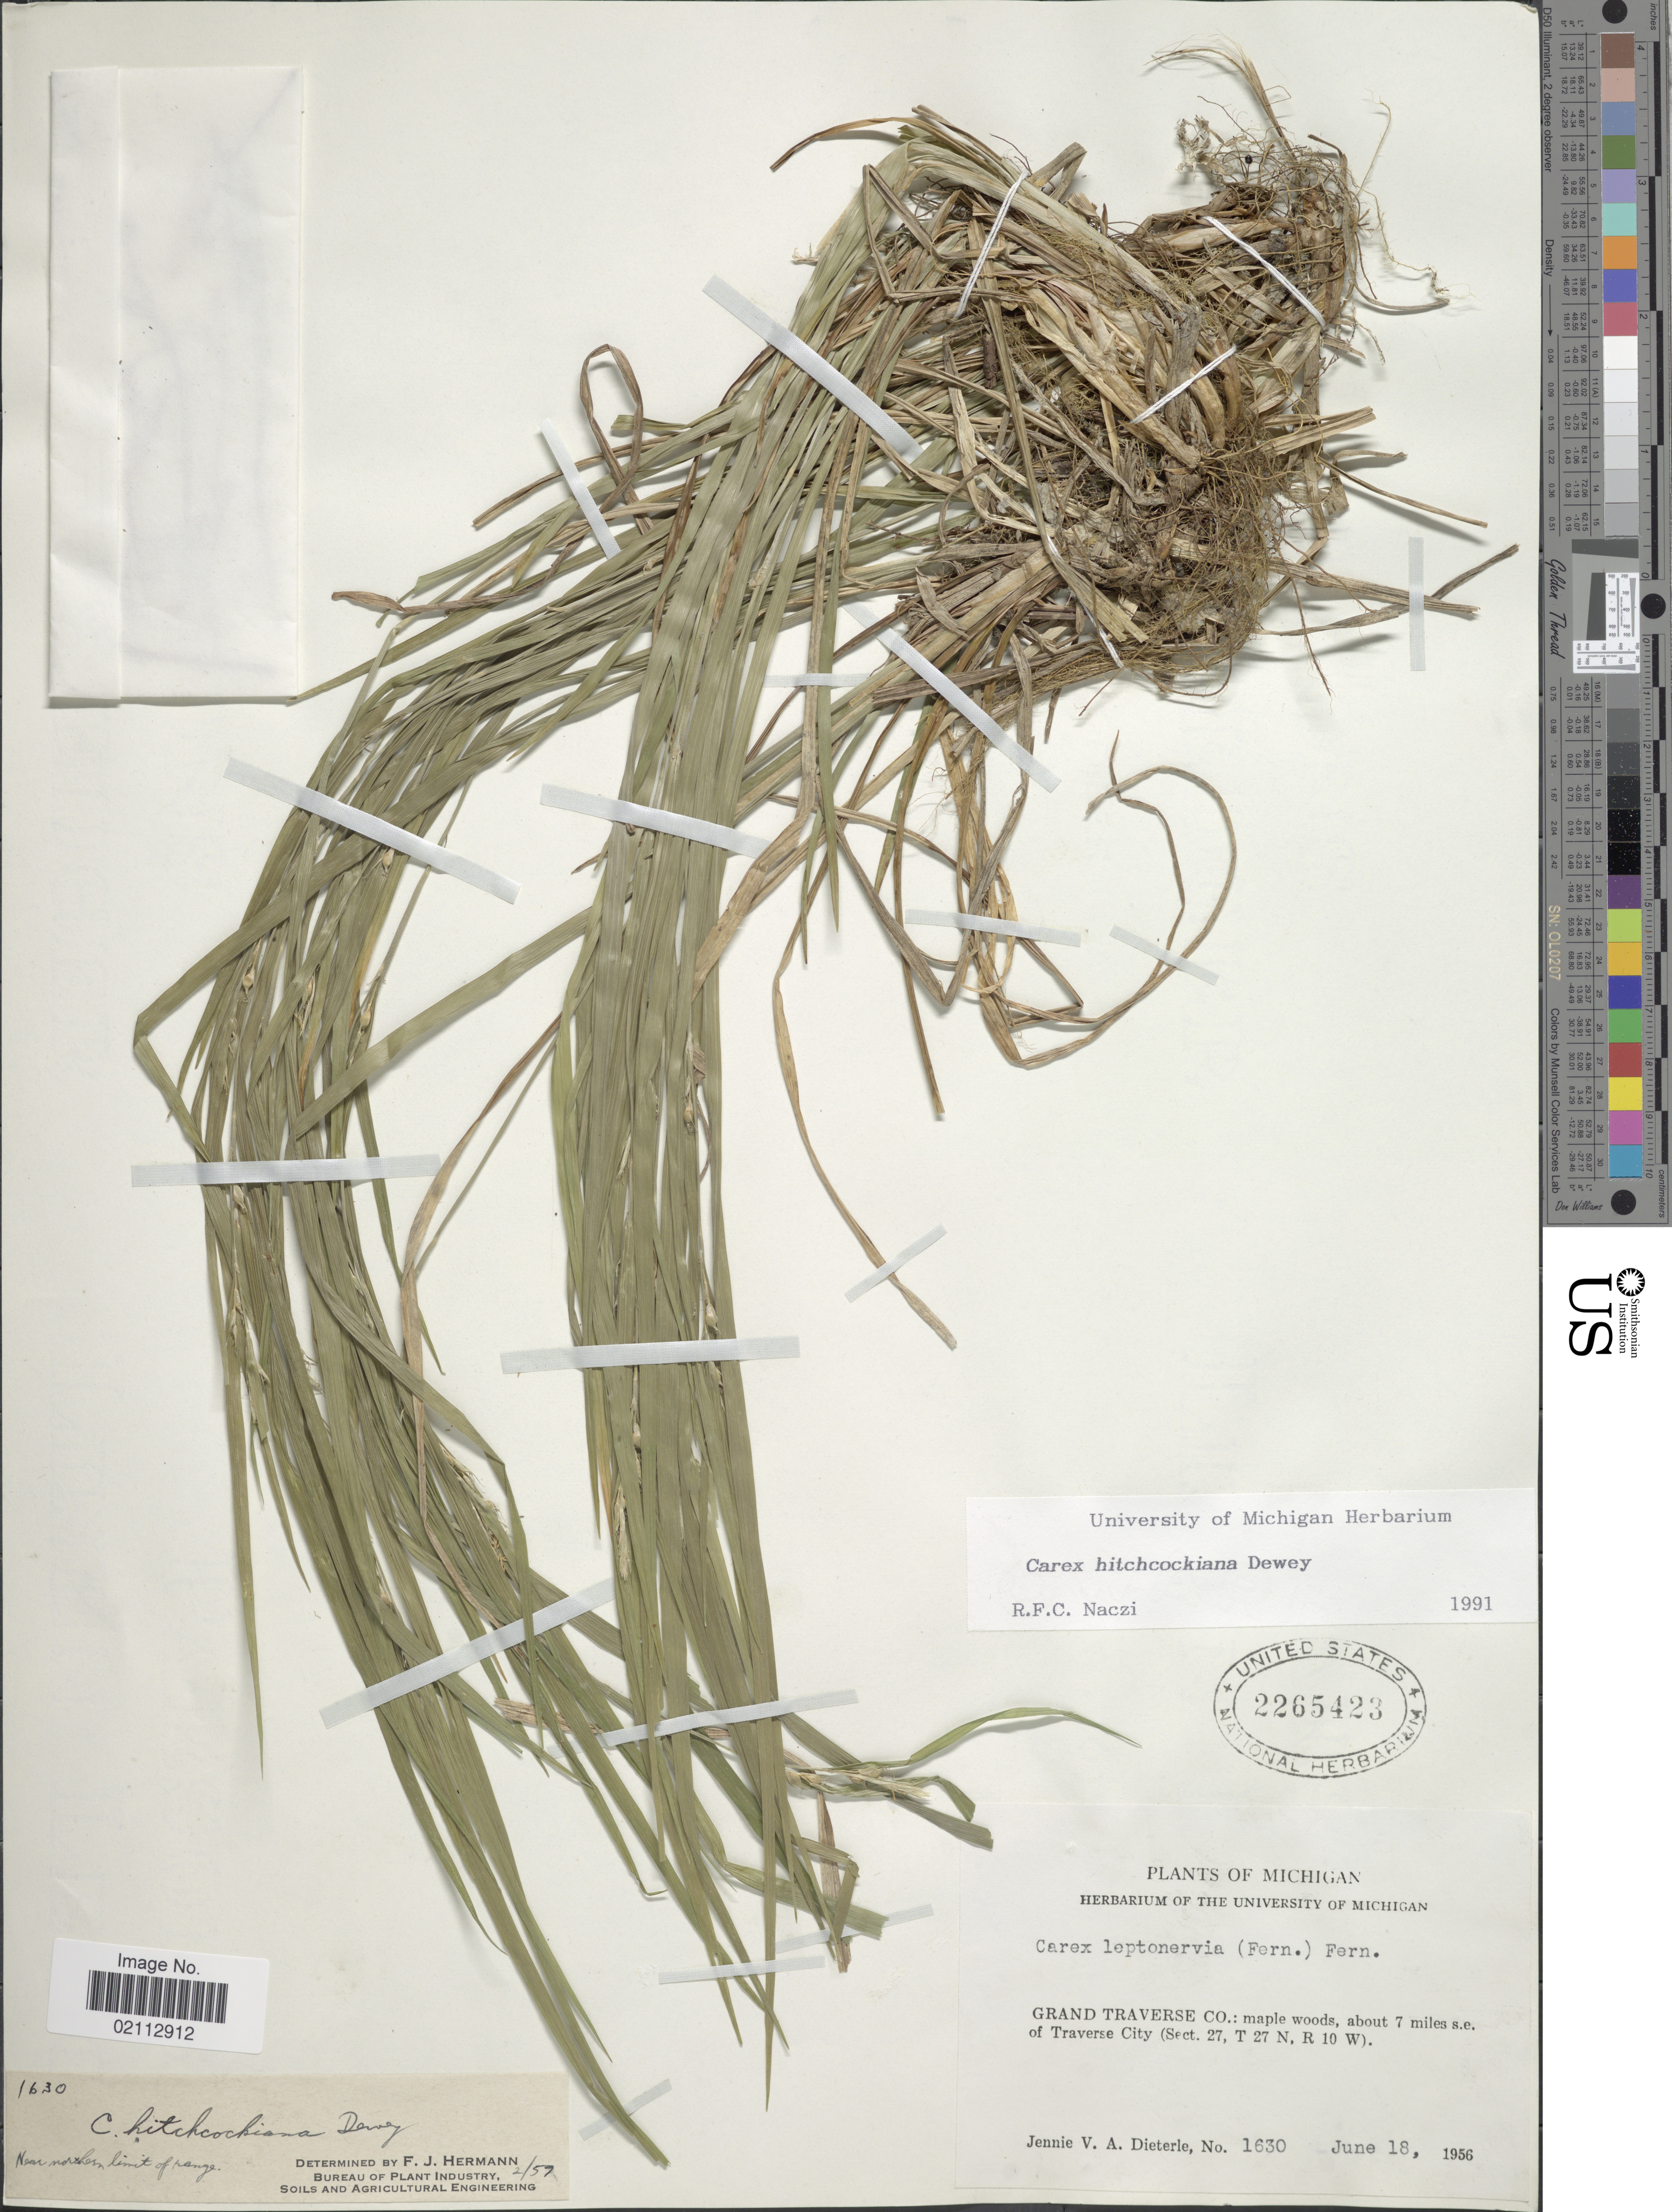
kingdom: Plantae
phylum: Tracheophyta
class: Liliopsida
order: Poales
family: Cyperaceae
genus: Carex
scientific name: Carex hitchcockiana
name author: Dewey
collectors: J. Dieterle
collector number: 1630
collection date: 1956-06-18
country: United States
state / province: Michigan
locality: Grand Traverse Co.: maple woods, about 7 miles s.e. of Traverse City (Sect. 27, T 27 N, R 10 W).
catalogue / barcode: US 2265423